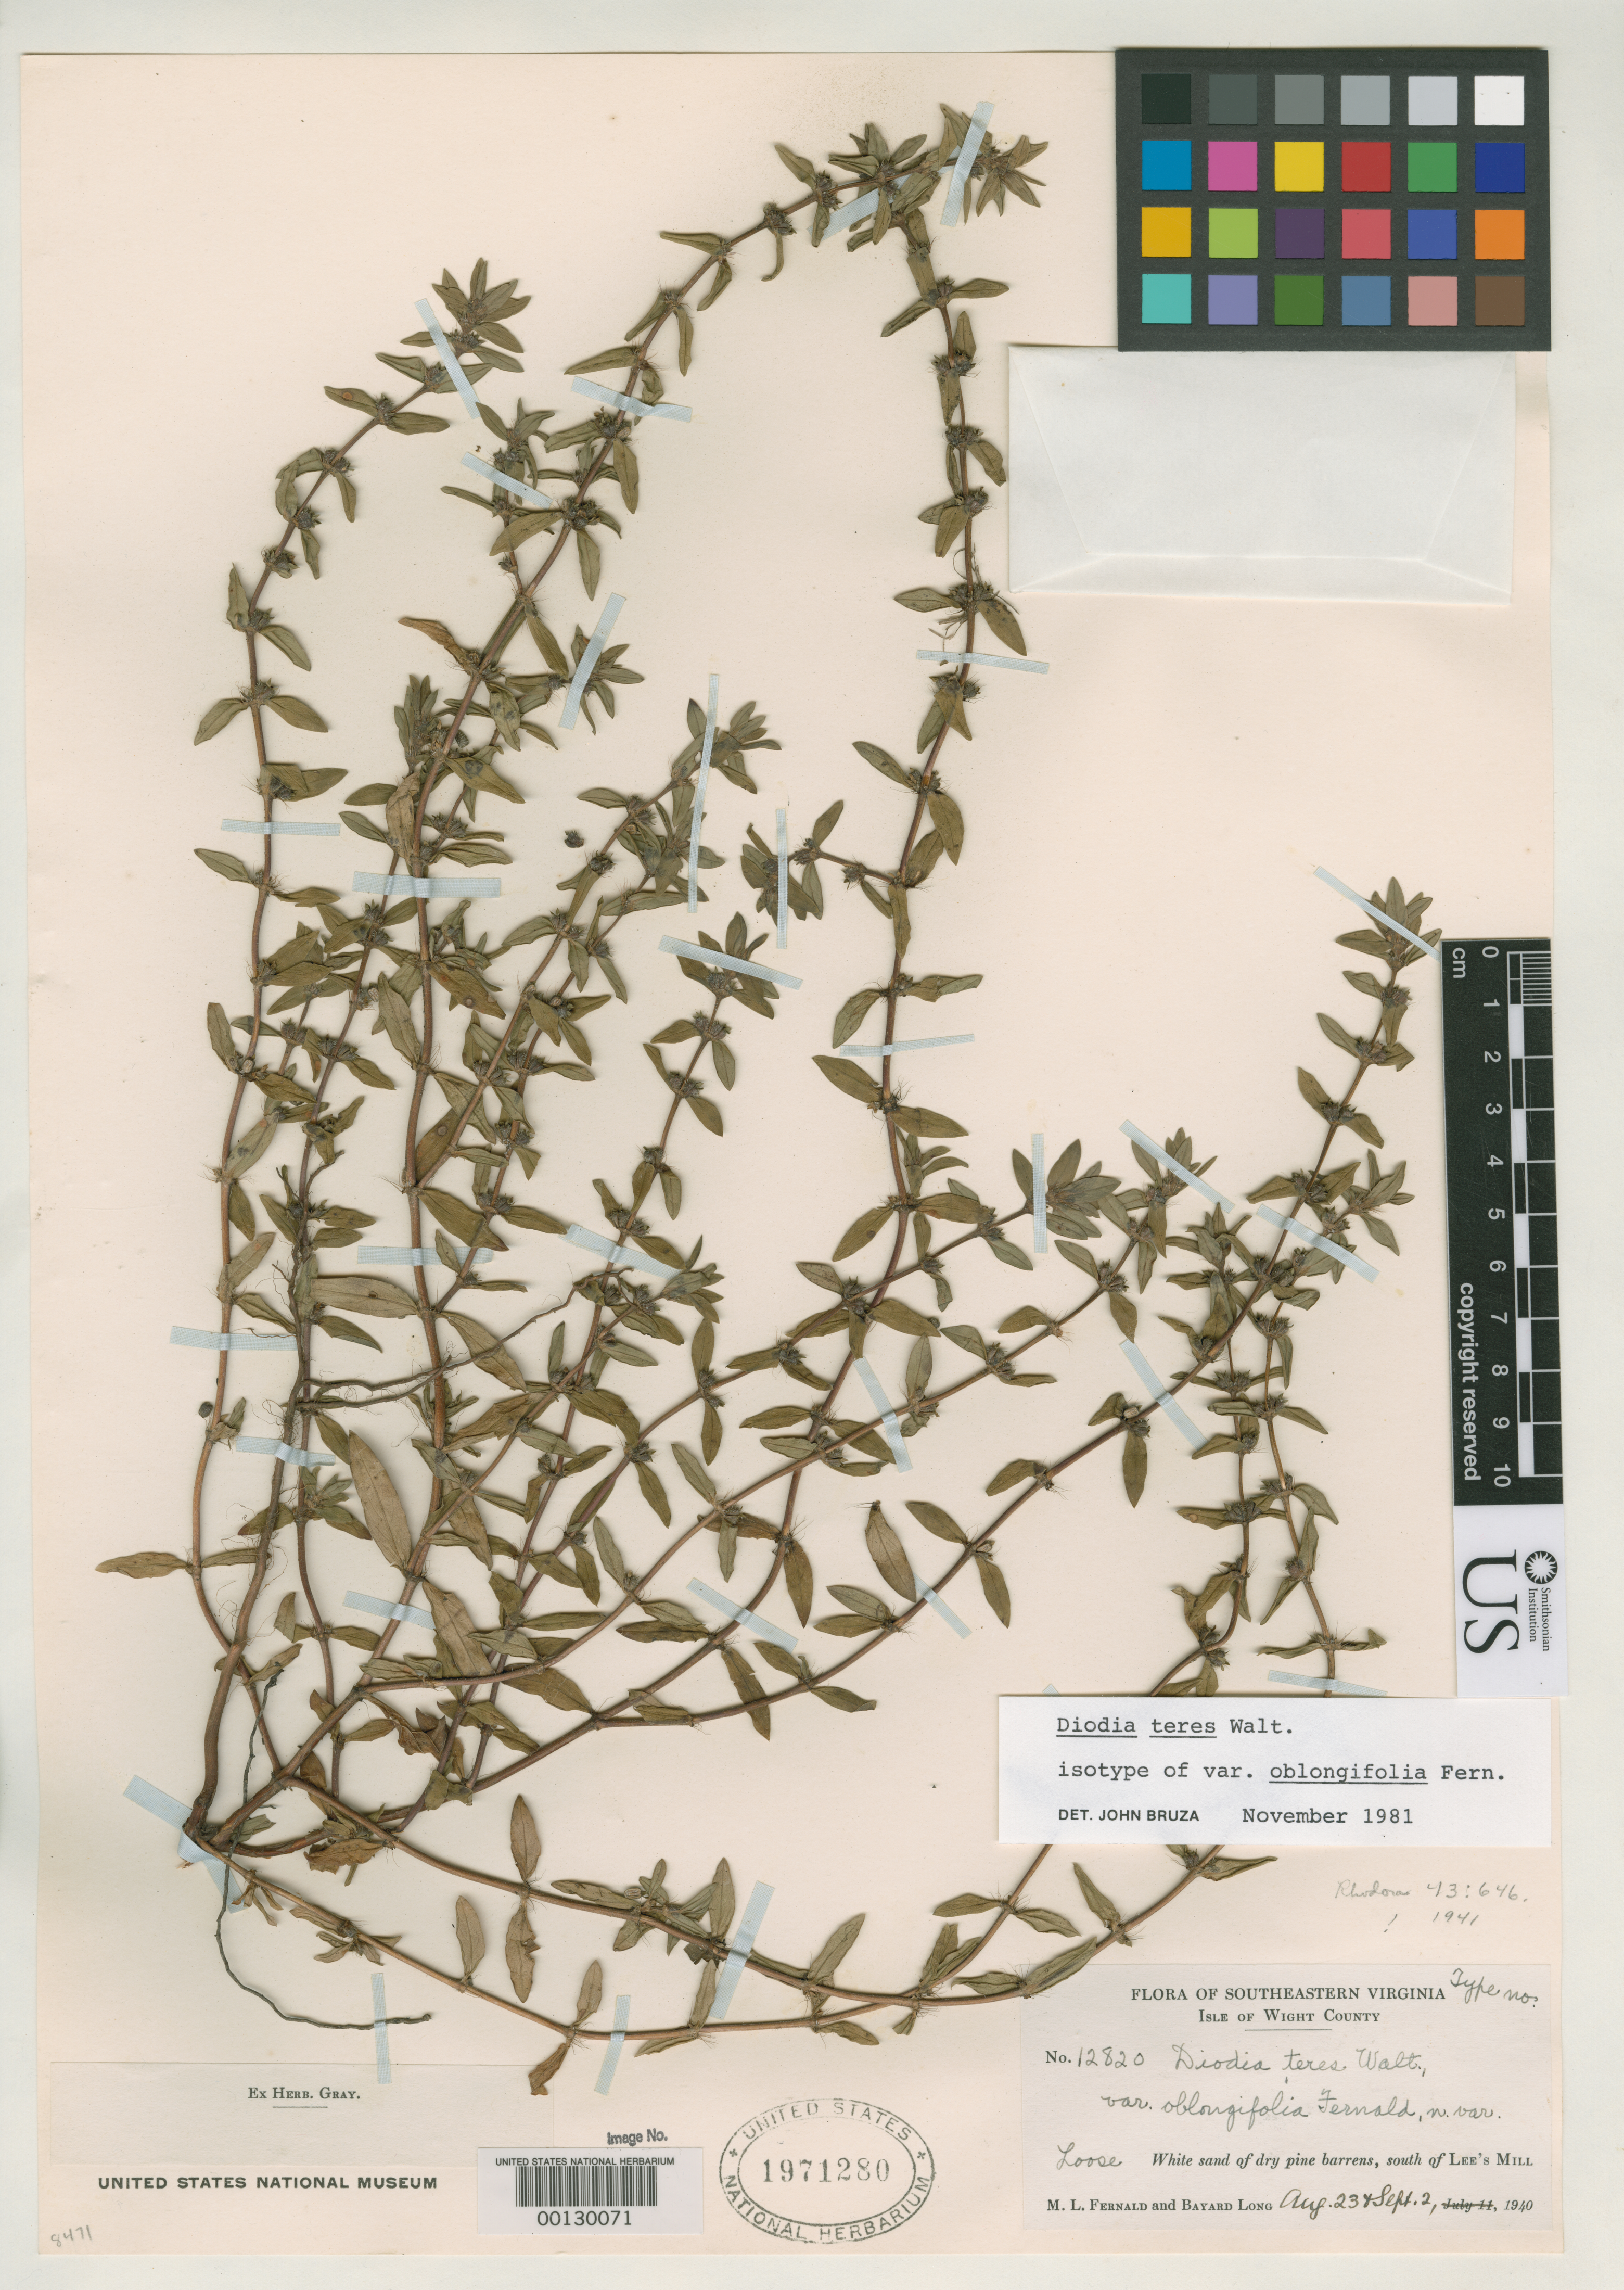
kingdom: Plantae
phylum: Tracheophyta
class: Magnoliopsida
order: Gentianales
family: Rubiaceae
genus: Diodia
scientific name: Diodia teres var. oblongifolia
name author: Fernald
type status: Isotype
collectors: M. L. Fernald & B. H. Long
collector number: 12820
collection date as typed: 23 Aug 1940 and 02 Sep 1940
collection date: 1940-08-23,1940-09-02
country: United States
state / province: Virginia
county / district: Isle of Wight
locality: S of Lee's Mill.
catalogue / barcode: US 1971280